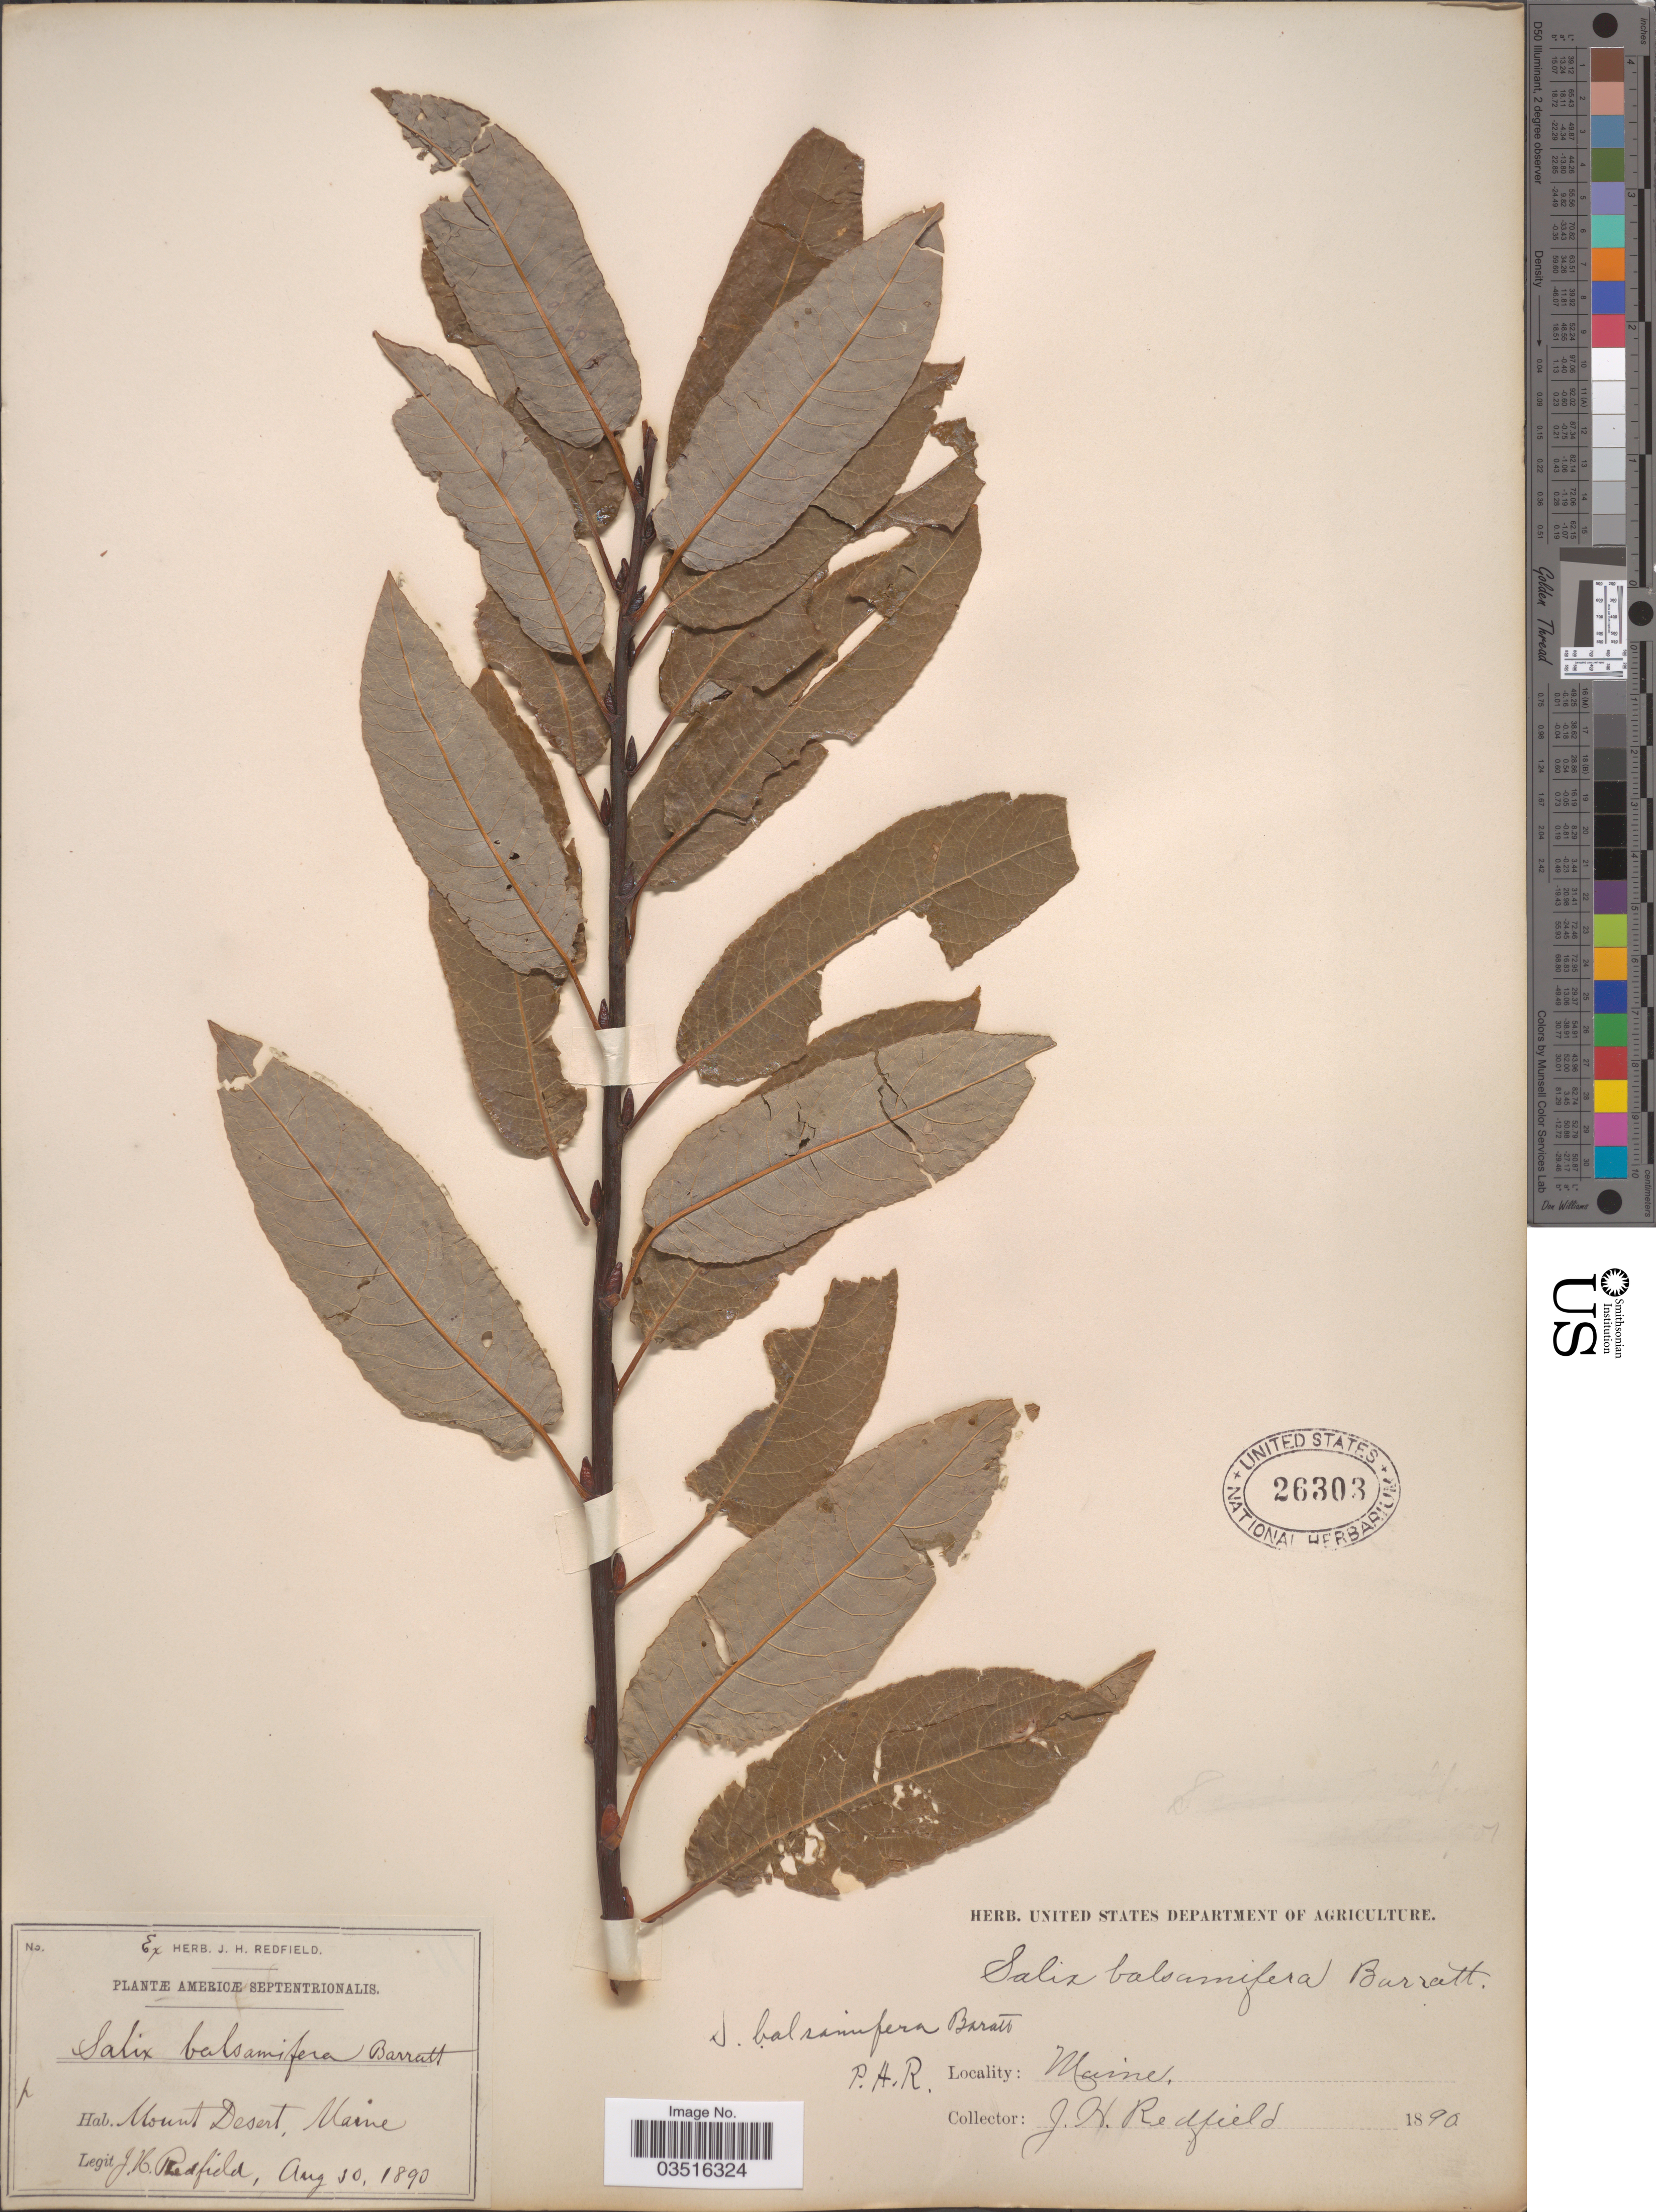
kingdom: Plantae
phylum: Tracheophyta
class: Magnoliopsida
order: Malpighiales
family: Salicaceae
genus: Salix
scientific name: Salix pyrifolia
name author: Ledeb.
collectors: J. Redfield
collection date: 1890-08-10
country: United States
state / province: Maine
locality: Americæ Septentrionalis. Mount Desert.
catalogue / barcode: US 26303